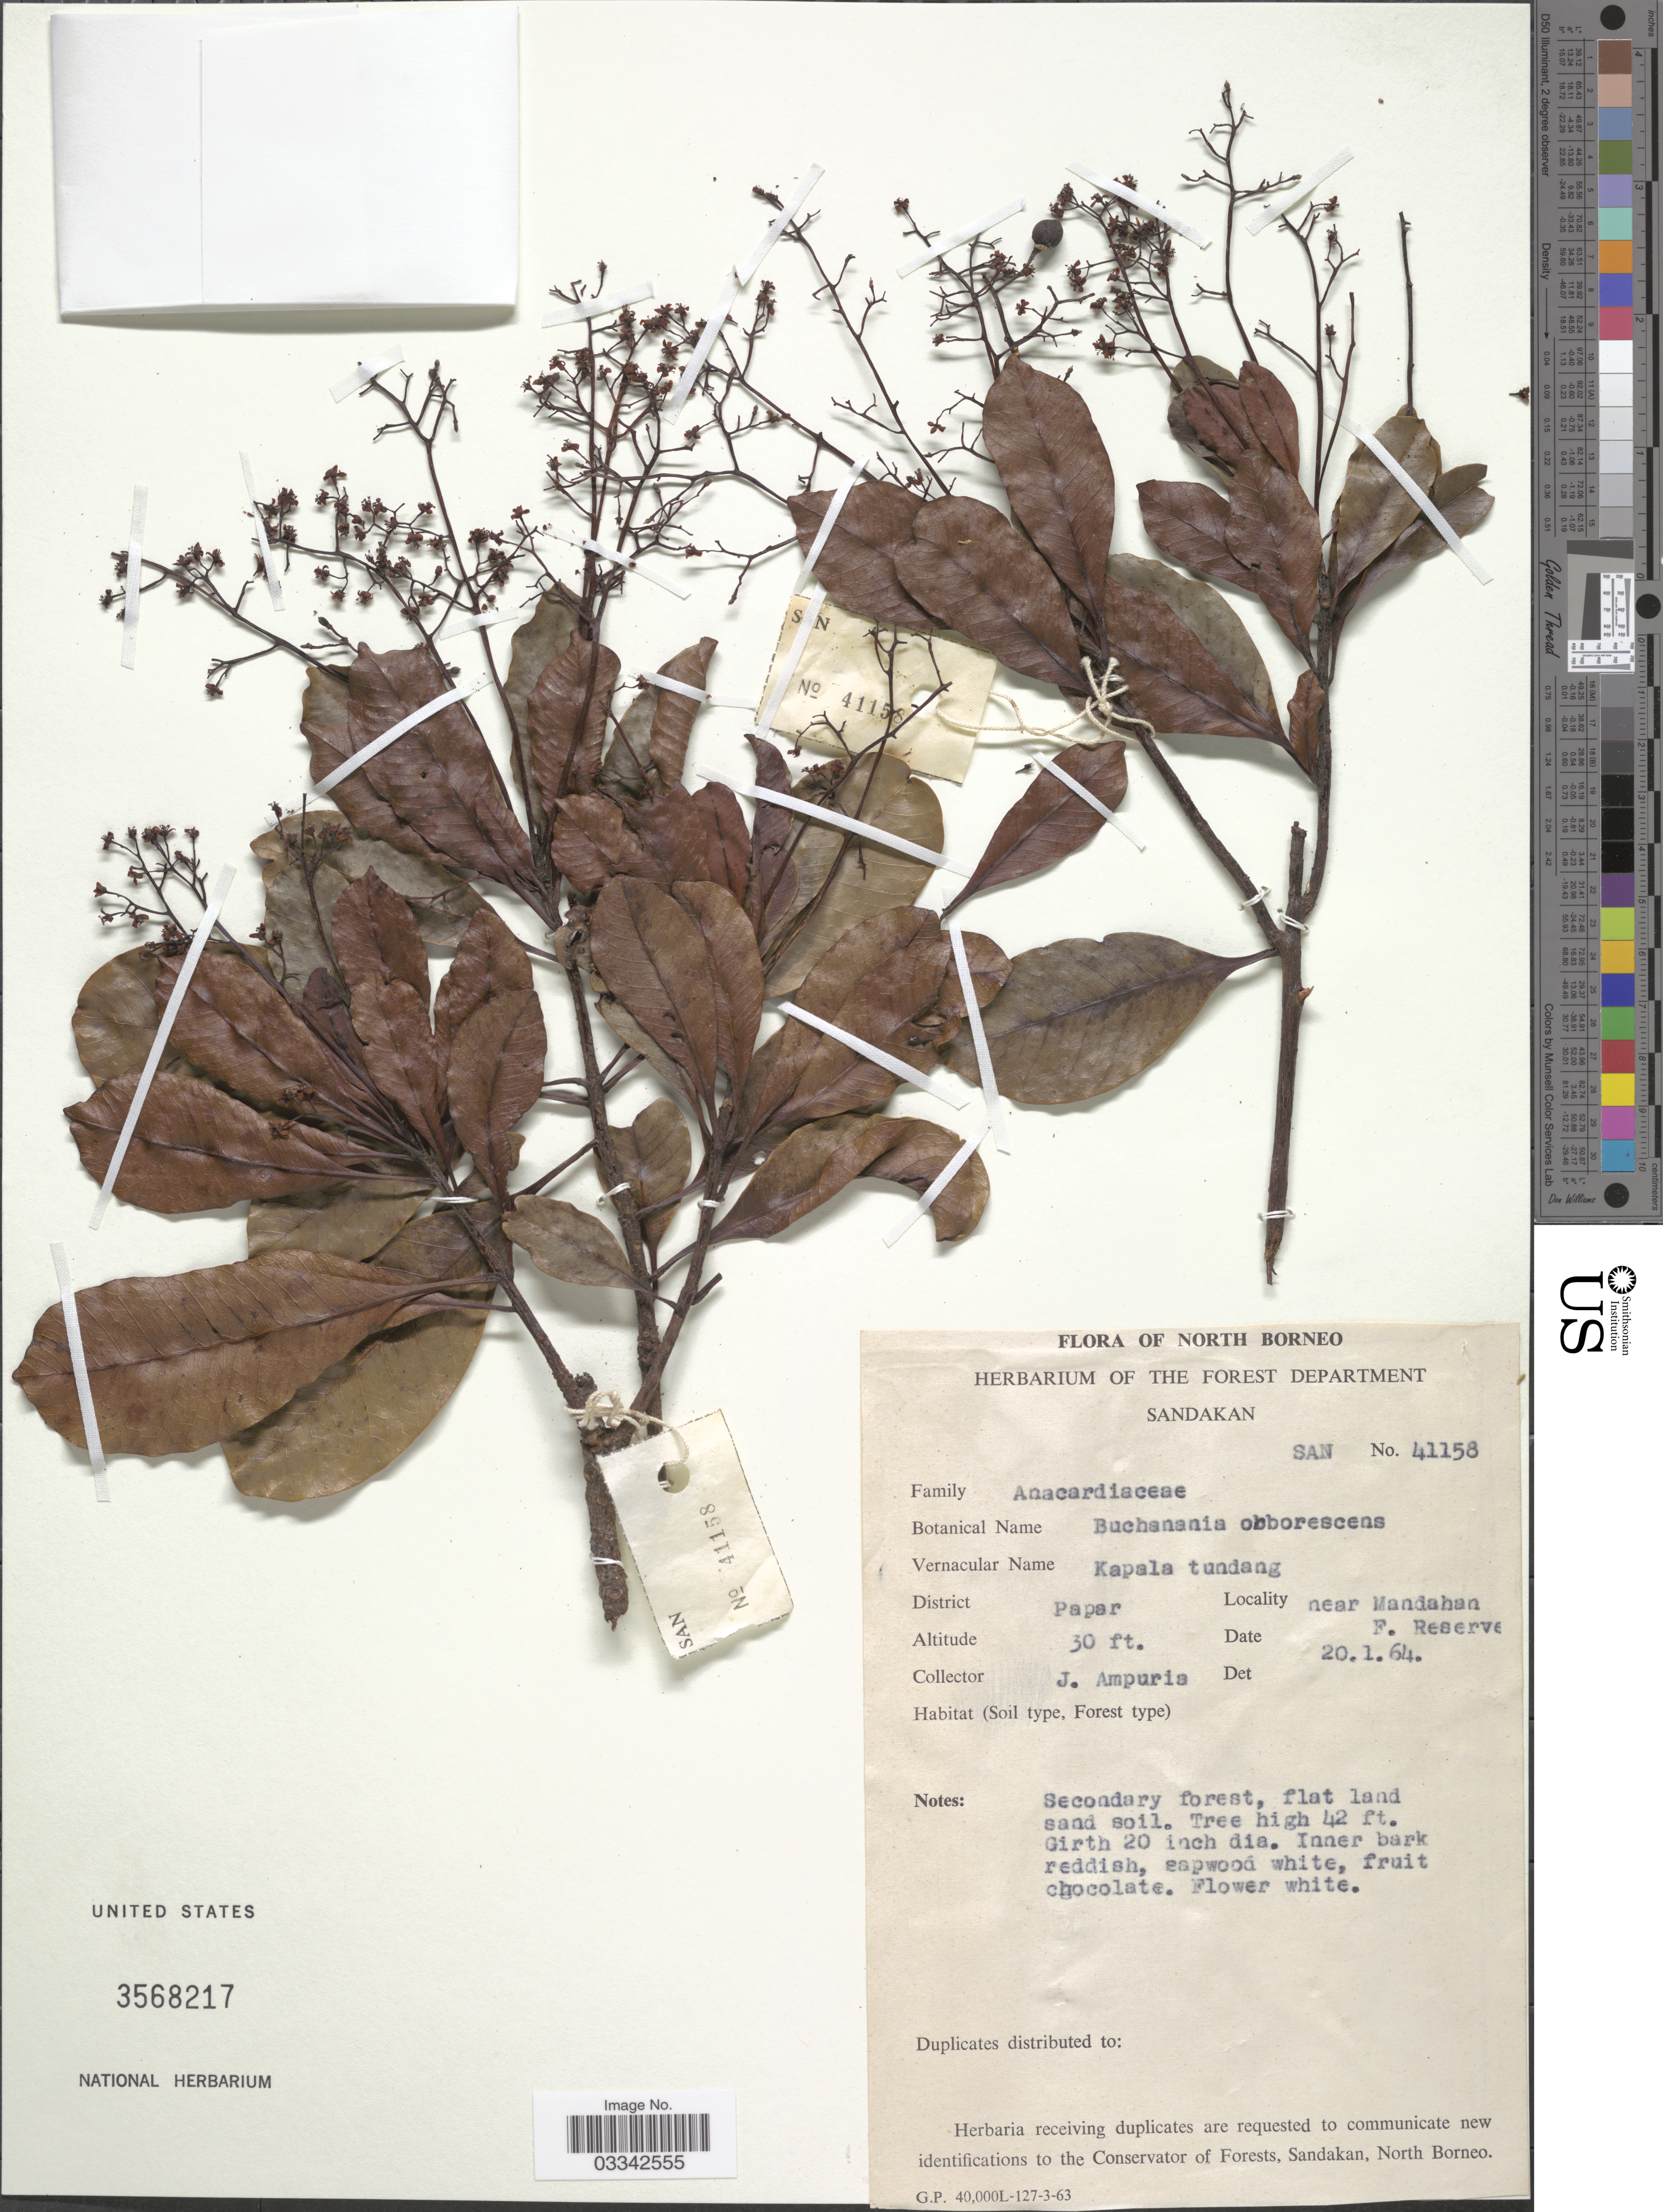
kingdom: Plantae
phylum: Tracheophyta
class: Magnoliopsida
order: Sapindales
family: Anacardiaceae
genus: Buchanania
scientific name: Buchanania arborescens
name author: (Blume) Blume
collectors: J. Ampuria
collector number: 41158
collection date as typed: Transcribed d/m/y: 20/1/64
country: Malaysia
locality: North Borneo. District Papar. Near Mandahan F. Reserve.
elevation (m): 9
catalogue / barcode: US 3568217